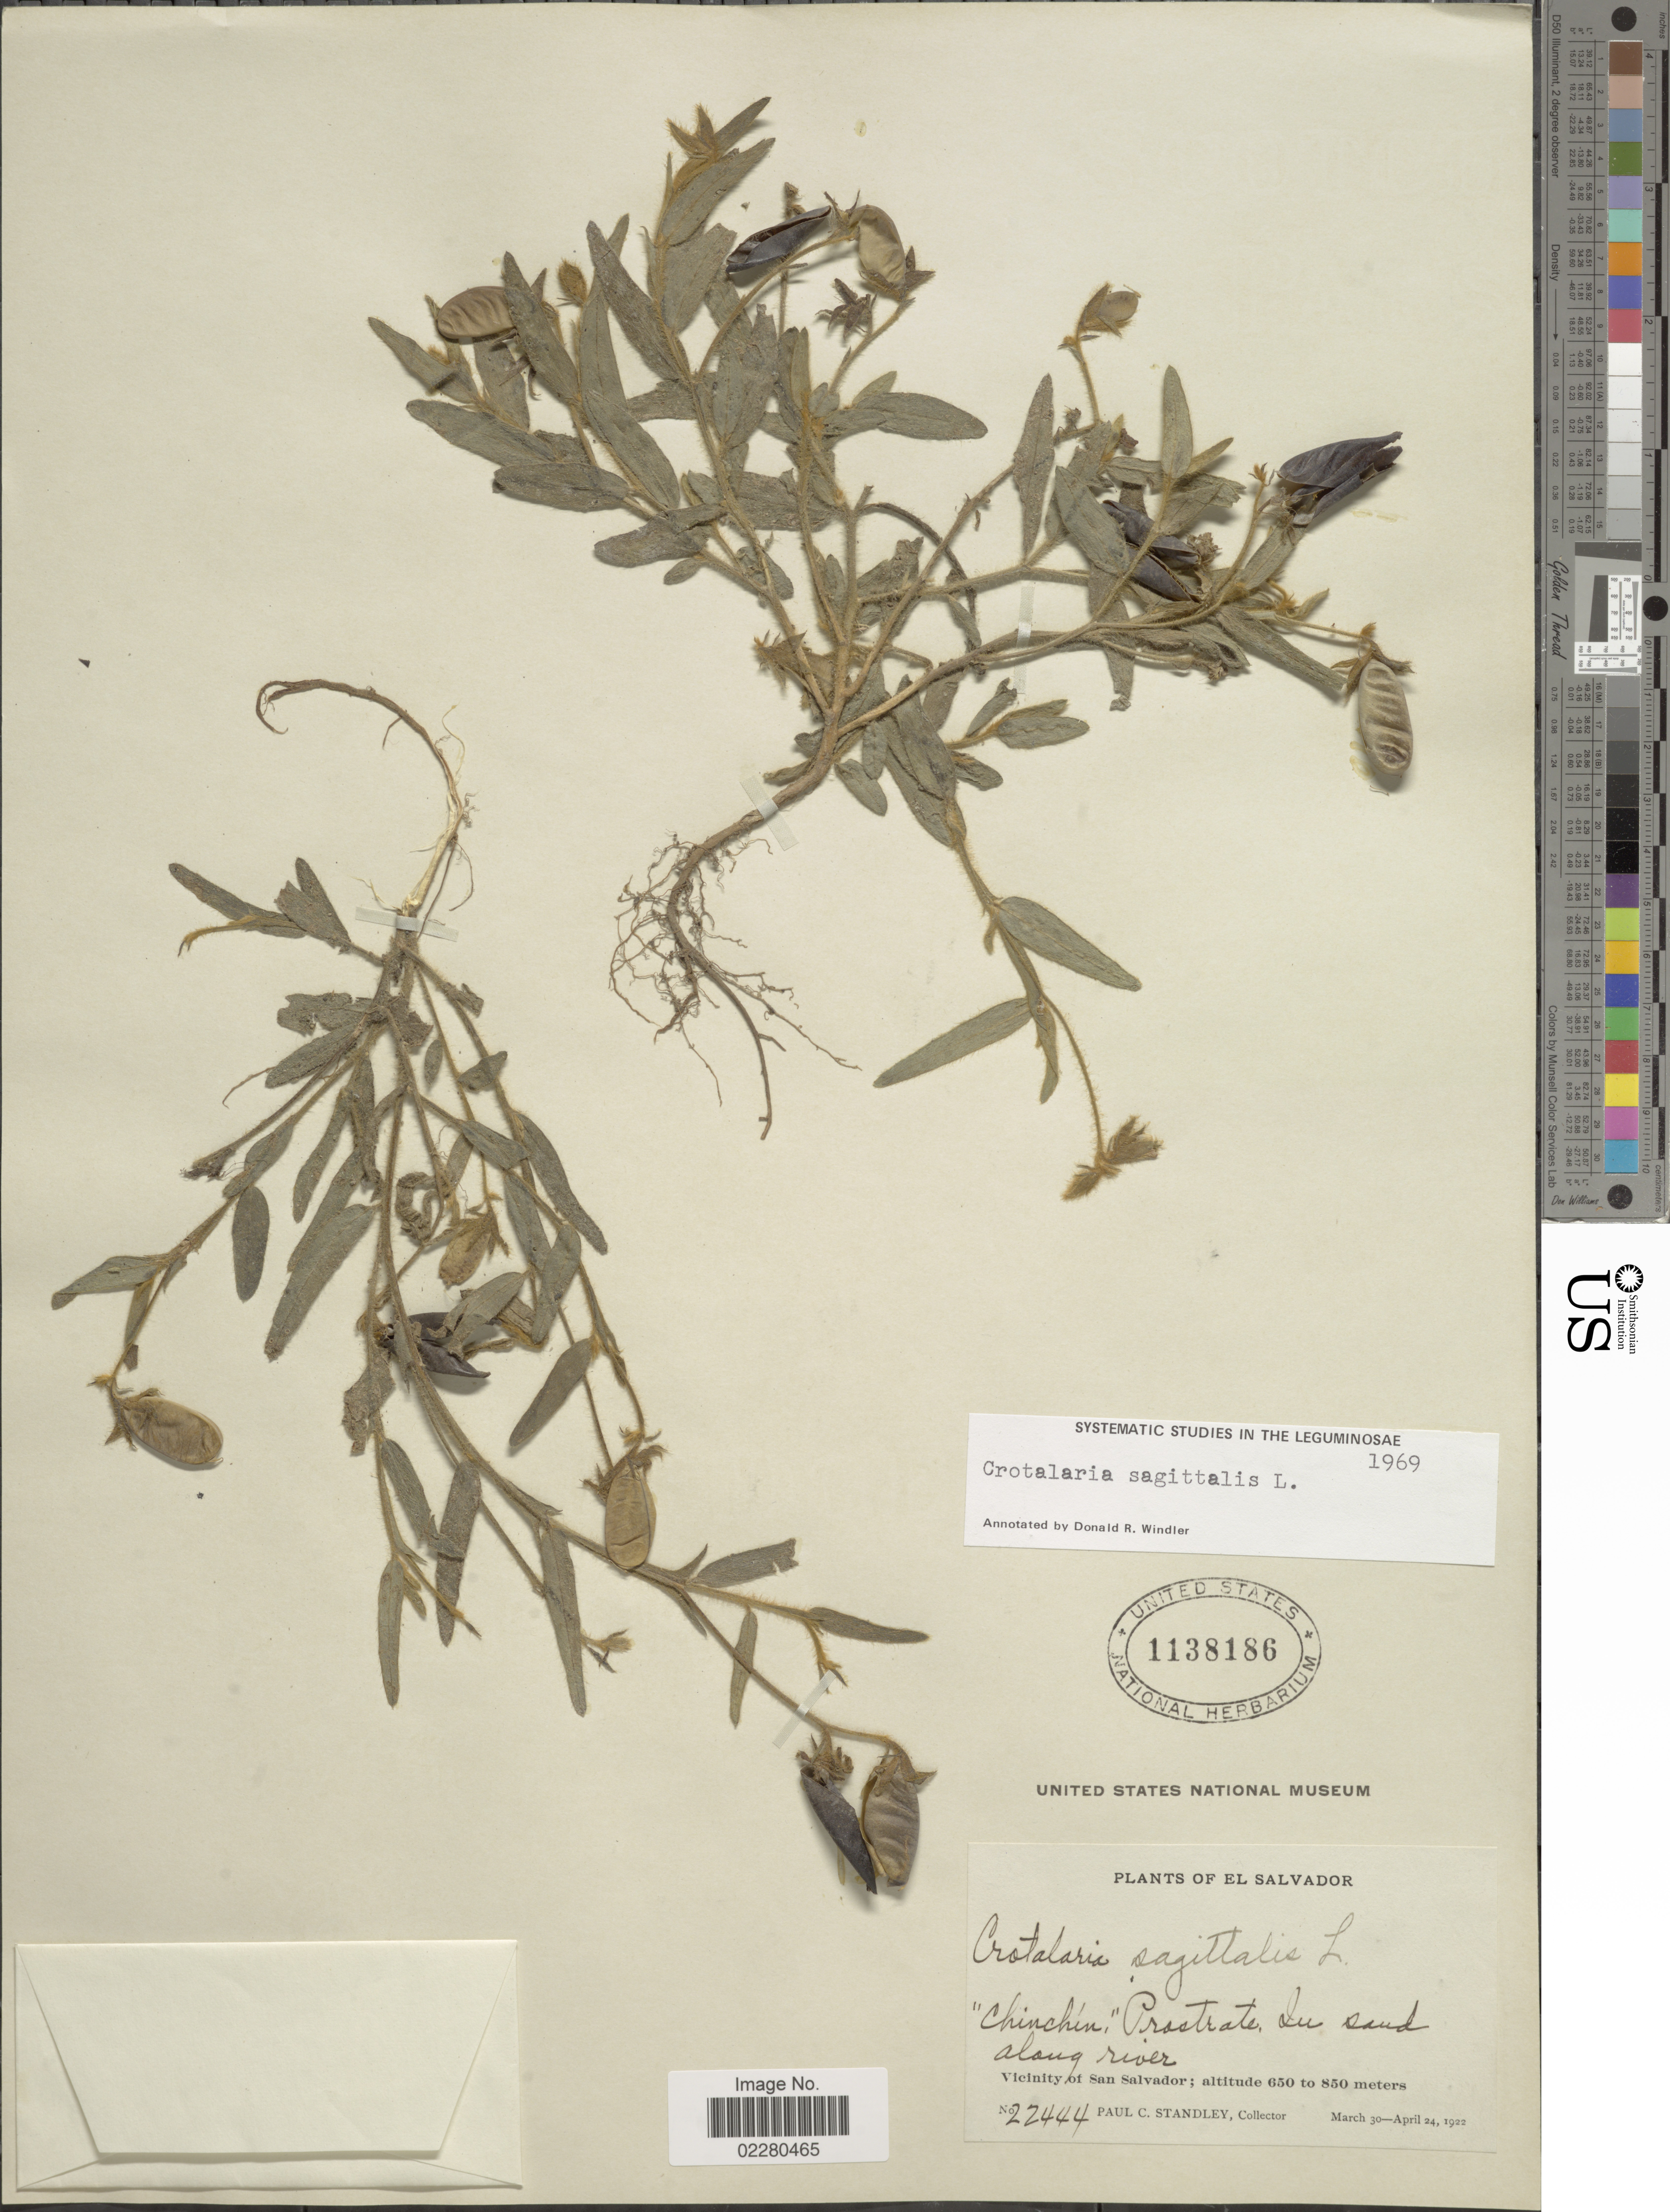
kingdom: Plantae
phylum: Tracheophyta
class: Magnoliopsida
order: Fabales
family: Fabaceae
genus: Crotalaria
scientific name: Crotalaria sagittalis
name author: L.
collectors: P. C. Standley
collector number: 22444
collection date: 1922-03-30/1922-04-24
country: El Salvador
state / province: San Salvador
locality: Vicinity of San Salvador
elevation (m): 650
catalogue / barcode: US 1138186